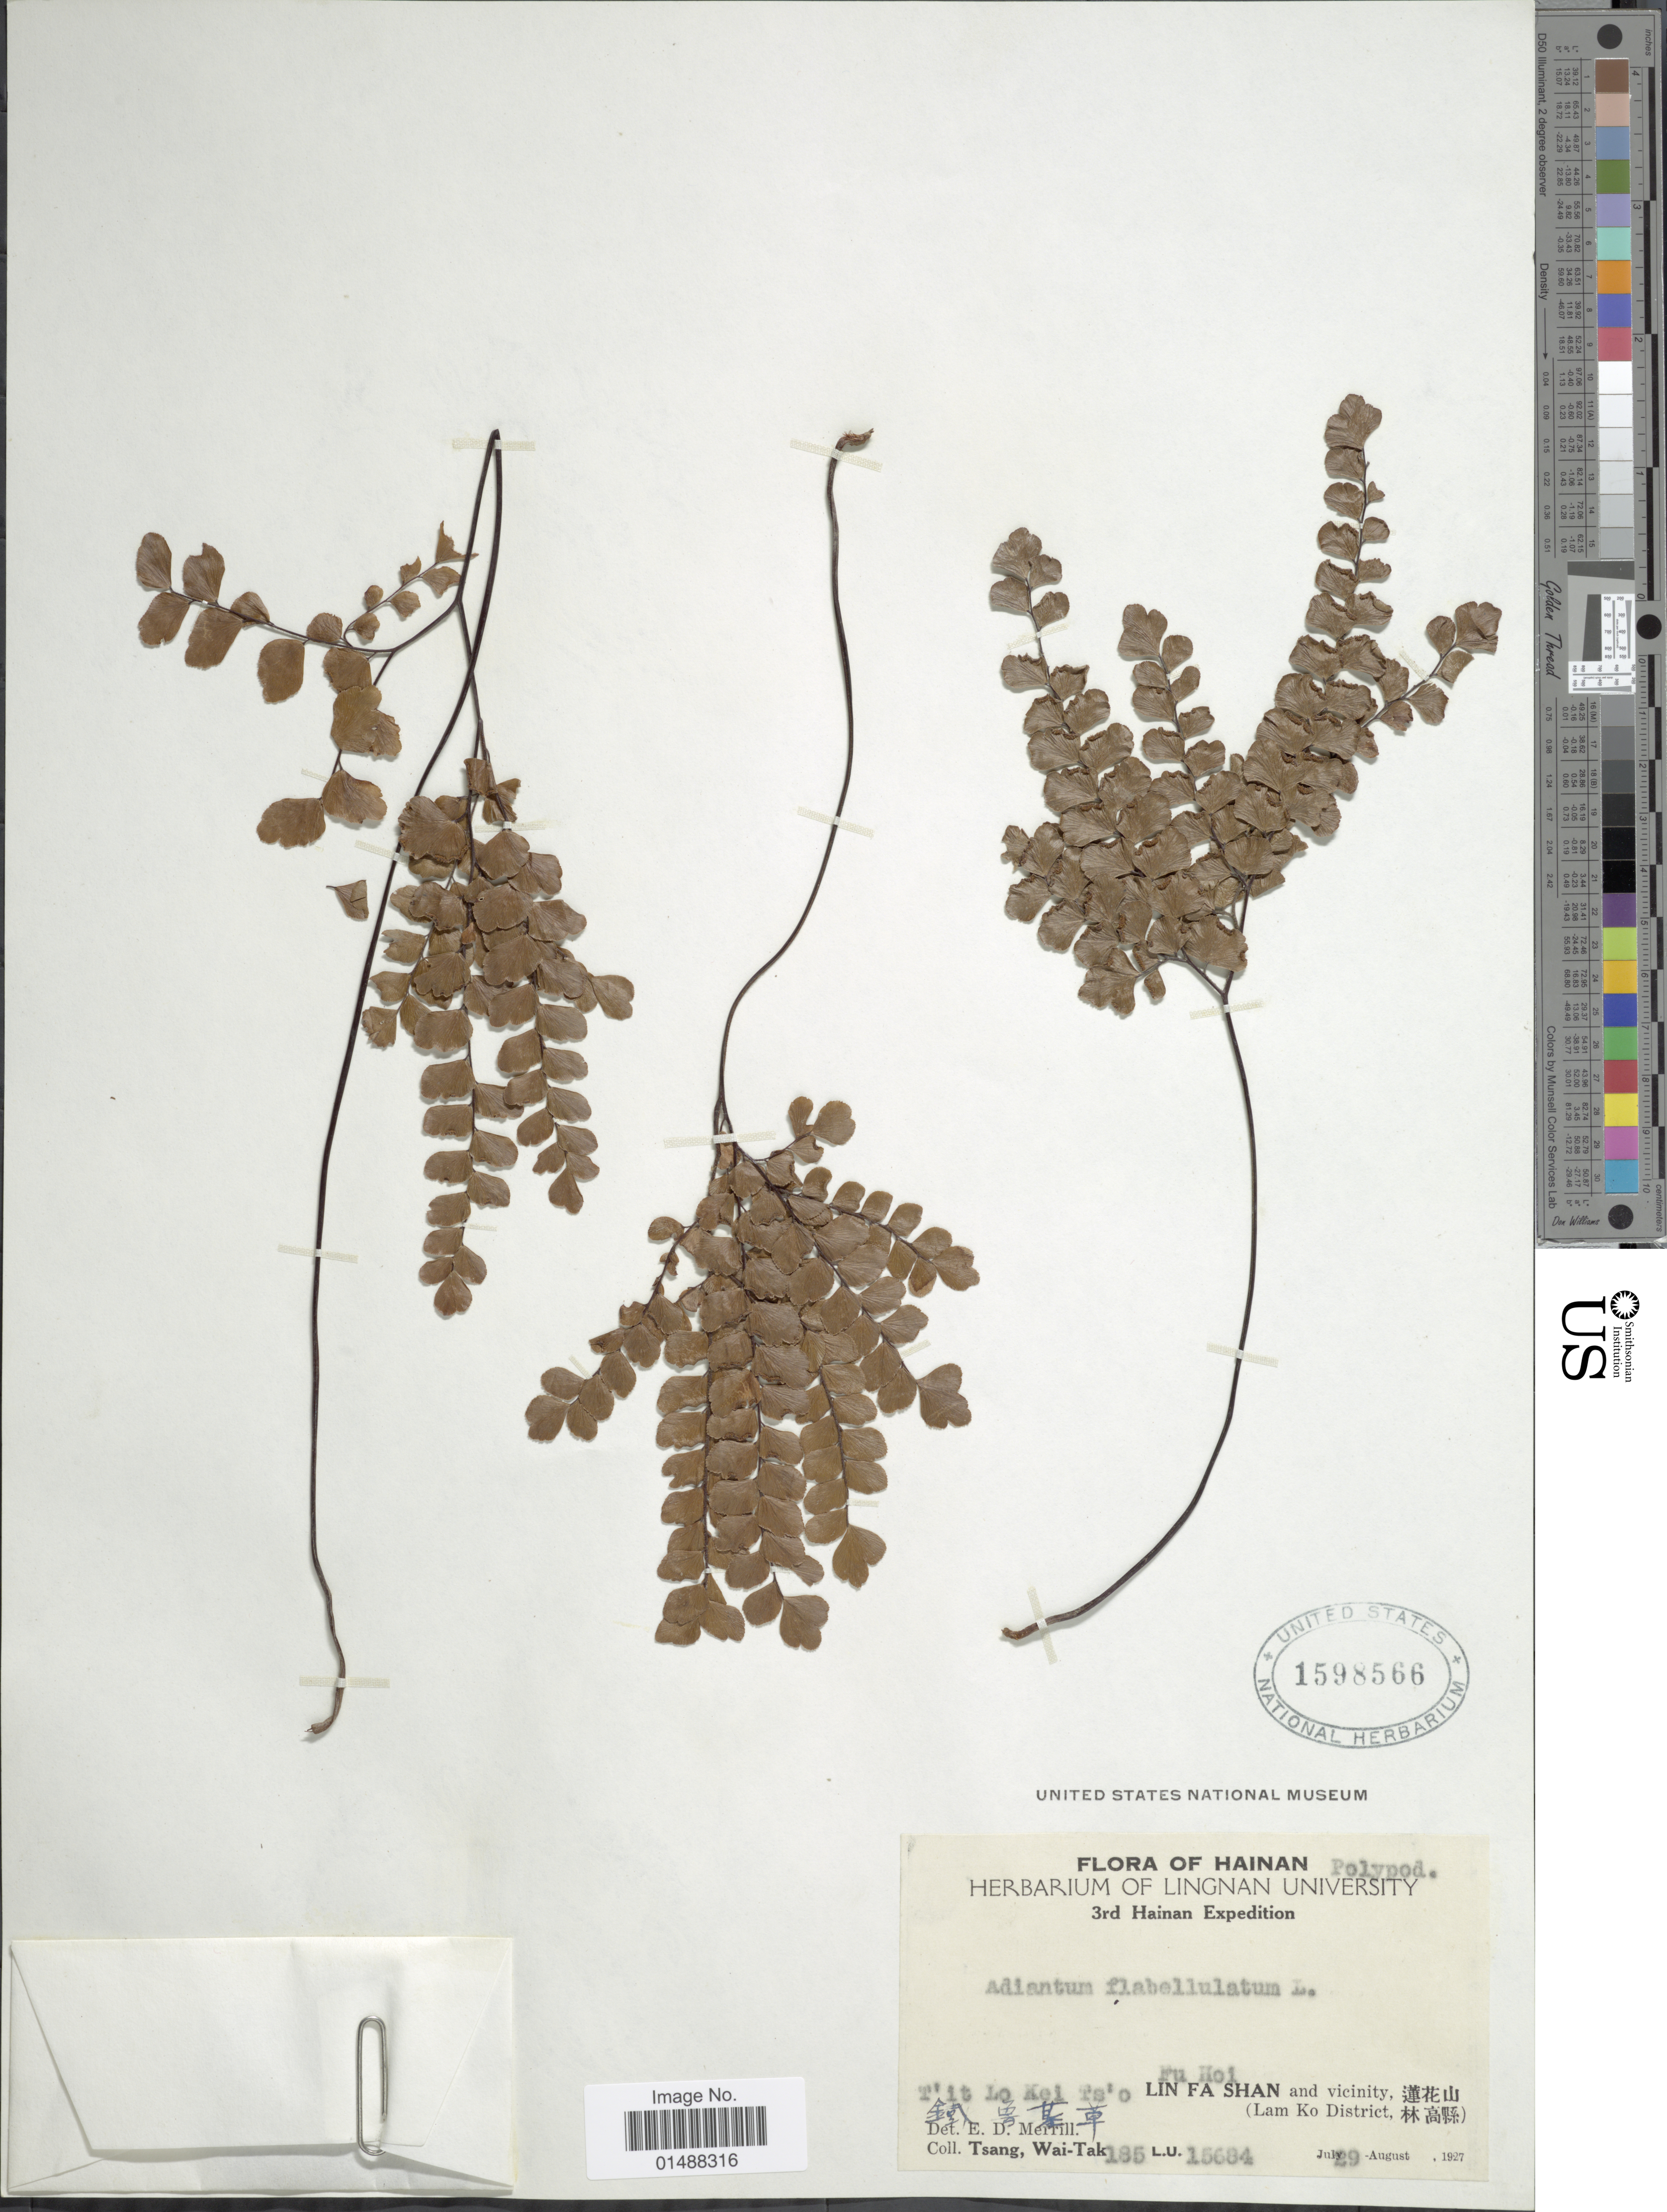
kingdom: Plantae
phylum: Tracheophyta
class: Polypodiopsida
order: Polypodiales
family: Pteridaceae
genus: Adiantum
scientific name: Adiantum flabellulatum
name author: L.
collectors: W. T. Tsang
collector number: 185/15684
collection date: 1927-07-29/1927-08-29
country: China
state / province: Hainan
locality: Hainan, T'it Lo Kei Ts'o X, Fu Hoi, Lin Fa Shan and vicinity, X, (Lam Ko District, X).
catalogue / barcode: US 1598566